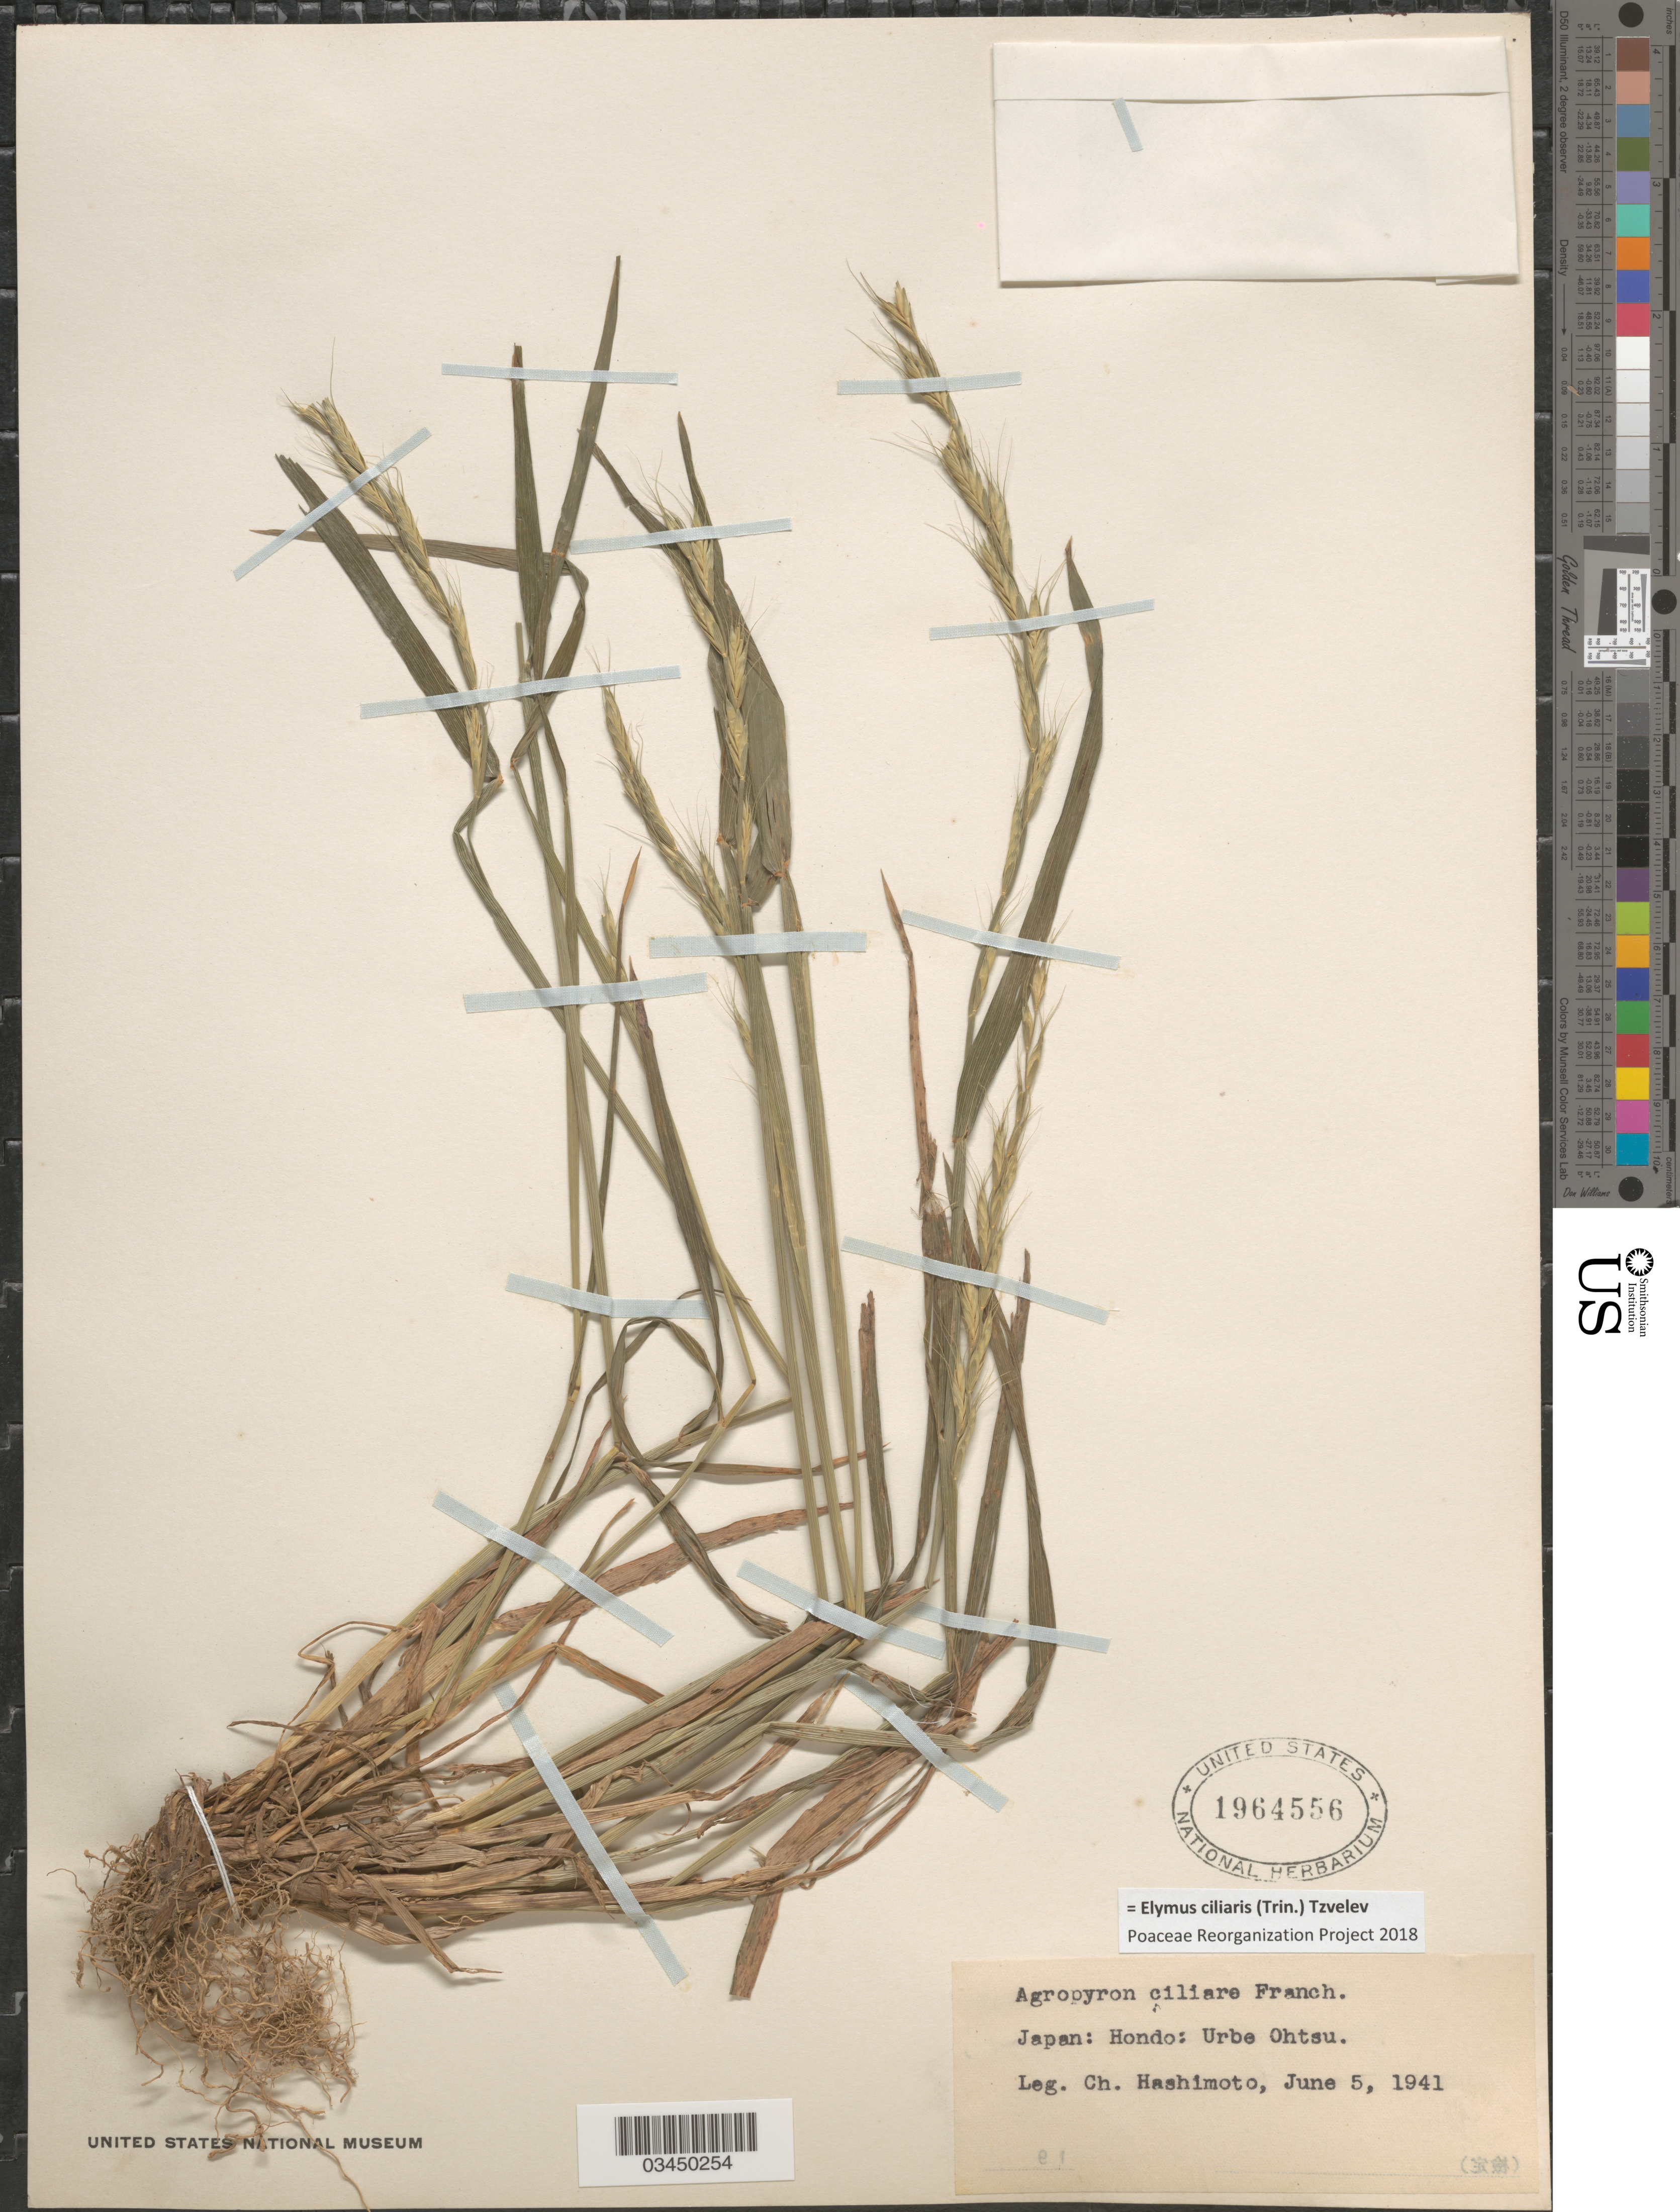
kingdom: Plantae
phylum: Tracheophyta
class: Liliopsida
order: Poales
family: Poaceae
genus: Elymus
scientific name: Elymus ciliaris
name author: (Trin.) Tzvelev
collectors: C. Hashimoto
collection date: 1941-06-05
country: Japan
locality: Hondo: Urbe Ohtsu.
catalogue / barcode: US 1964556